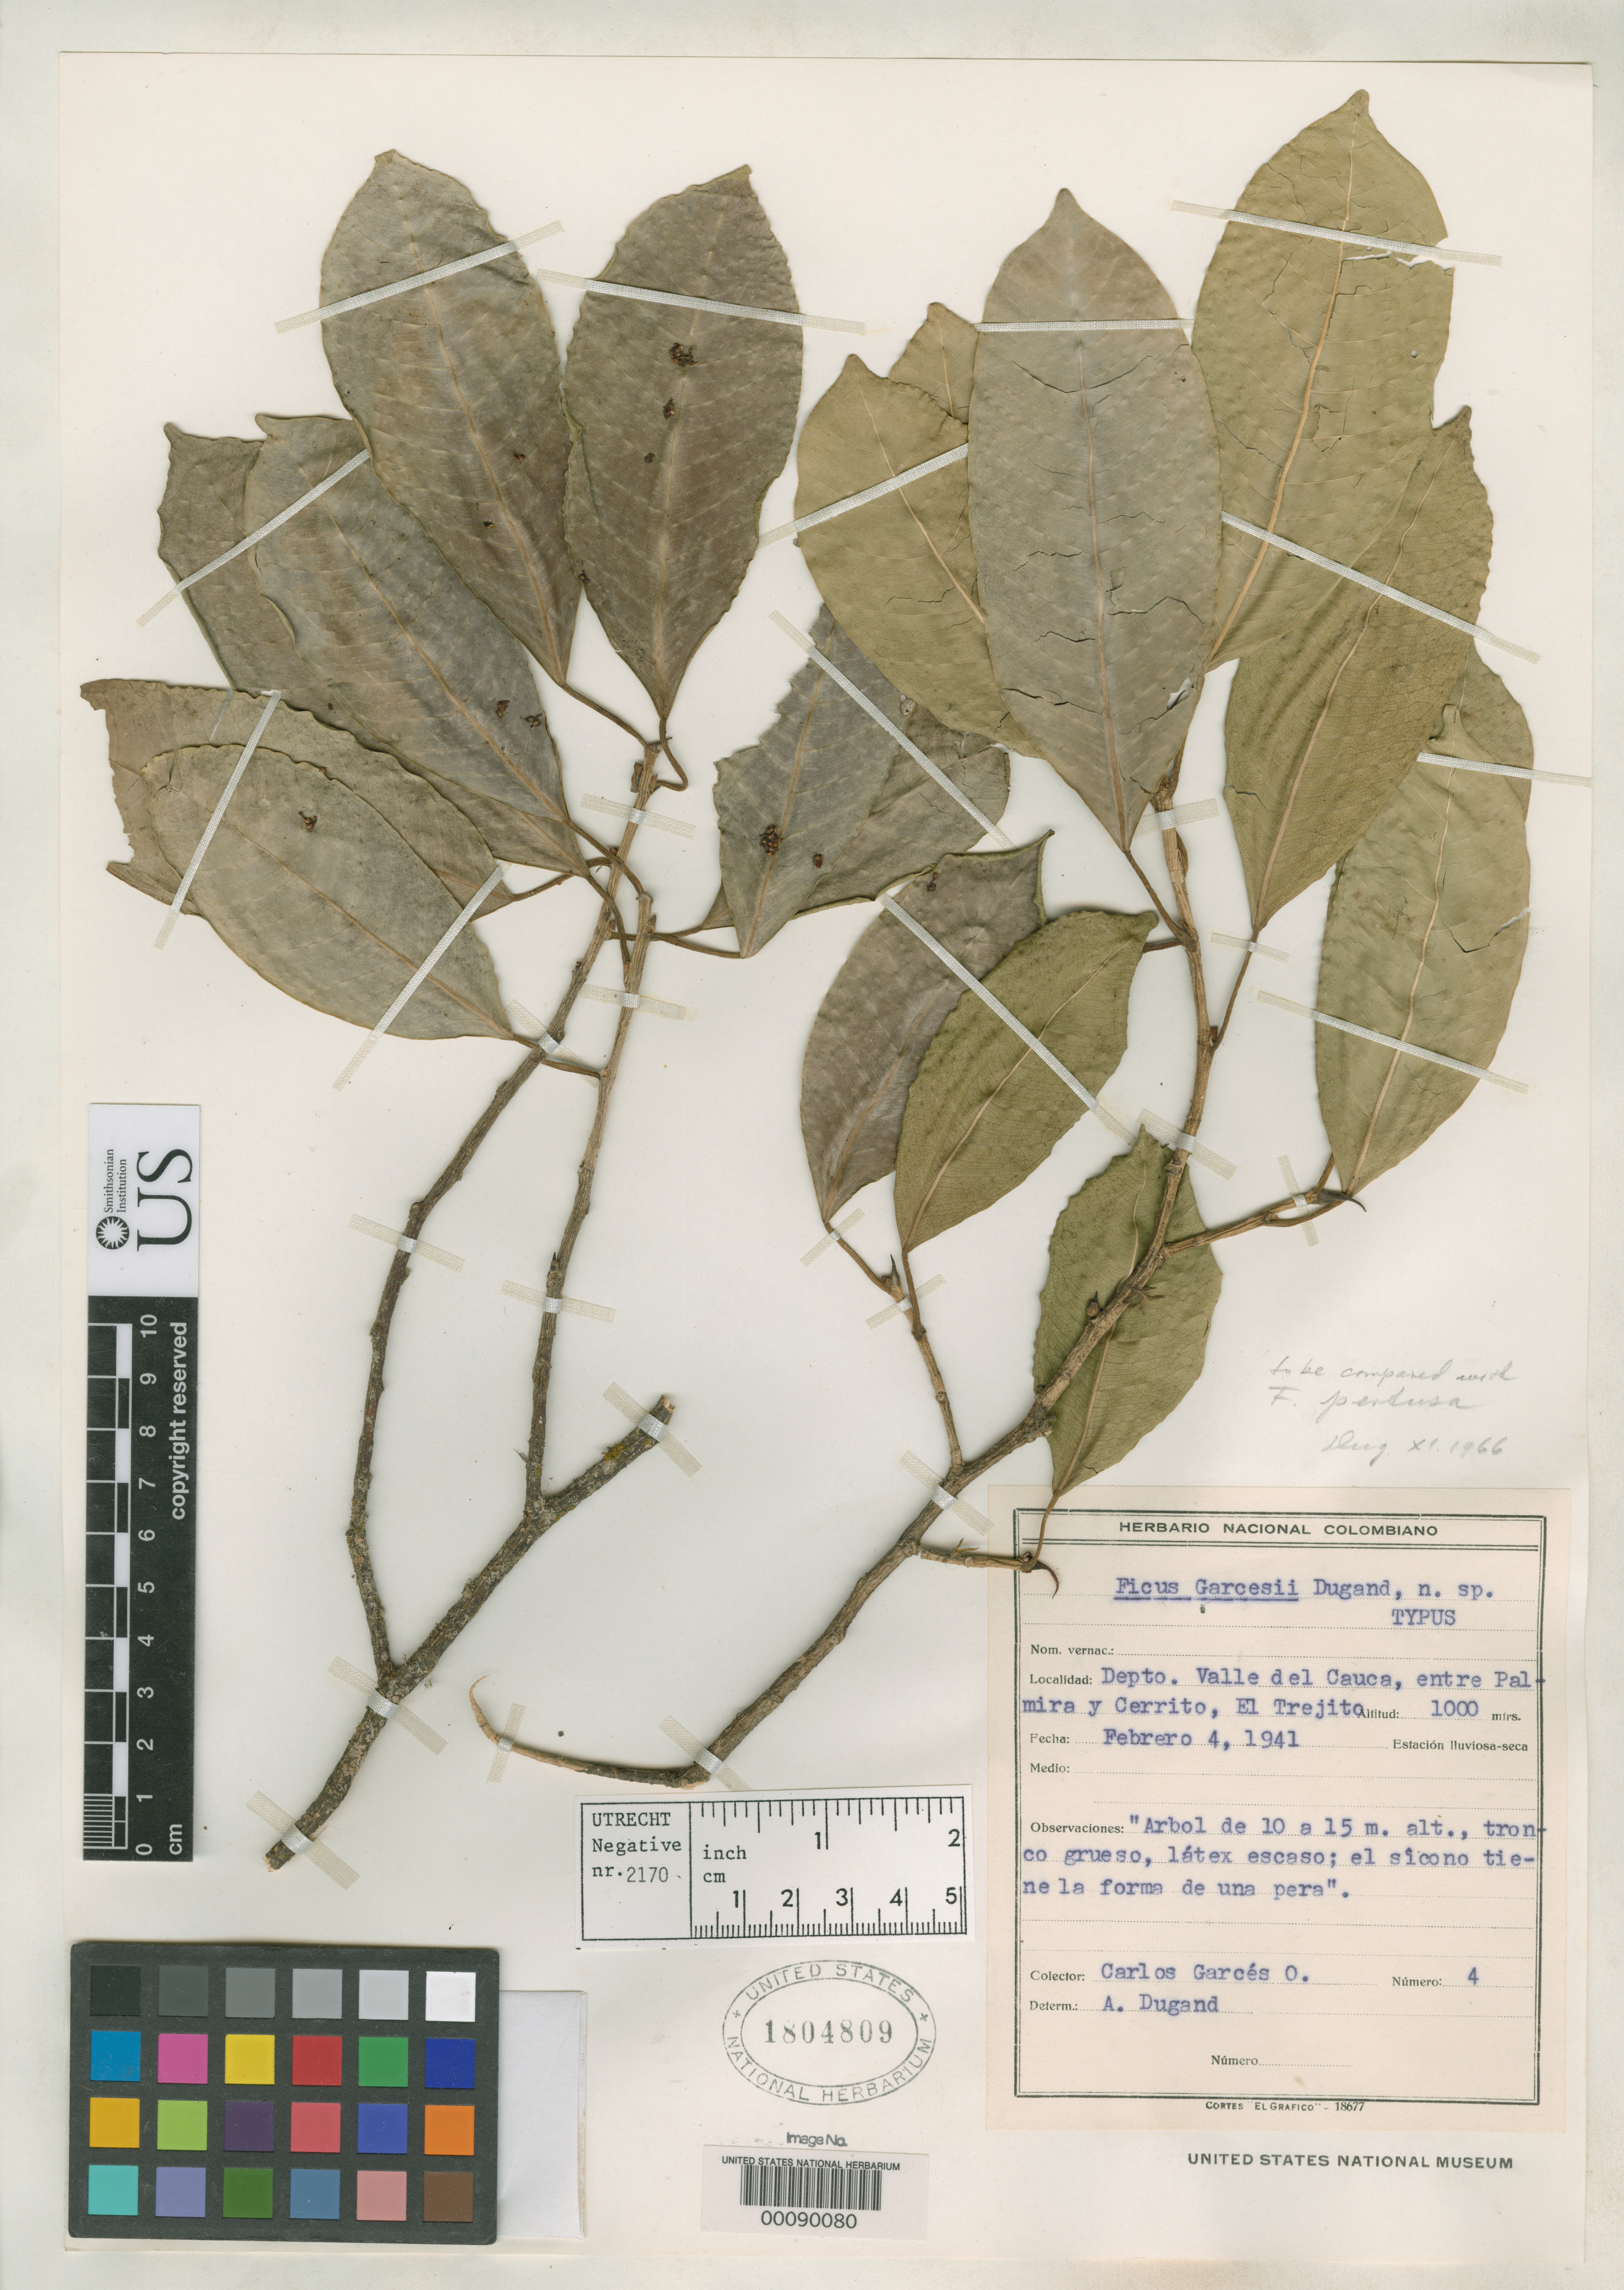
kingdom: Plantae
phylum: Tracheophyta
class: Magnoliopsida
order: Rosales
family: Moraceae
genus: Ficus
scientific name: Ficus garcesii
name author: Dugand G.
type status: Isotype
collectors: C. Garces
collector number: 4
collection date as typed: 04 Feb 1941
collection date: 1941-02-04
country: Colombia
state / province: Cauca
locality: Between Palmira and Cerrito, El Trejito.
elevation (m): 1000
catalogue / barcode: US 1804809